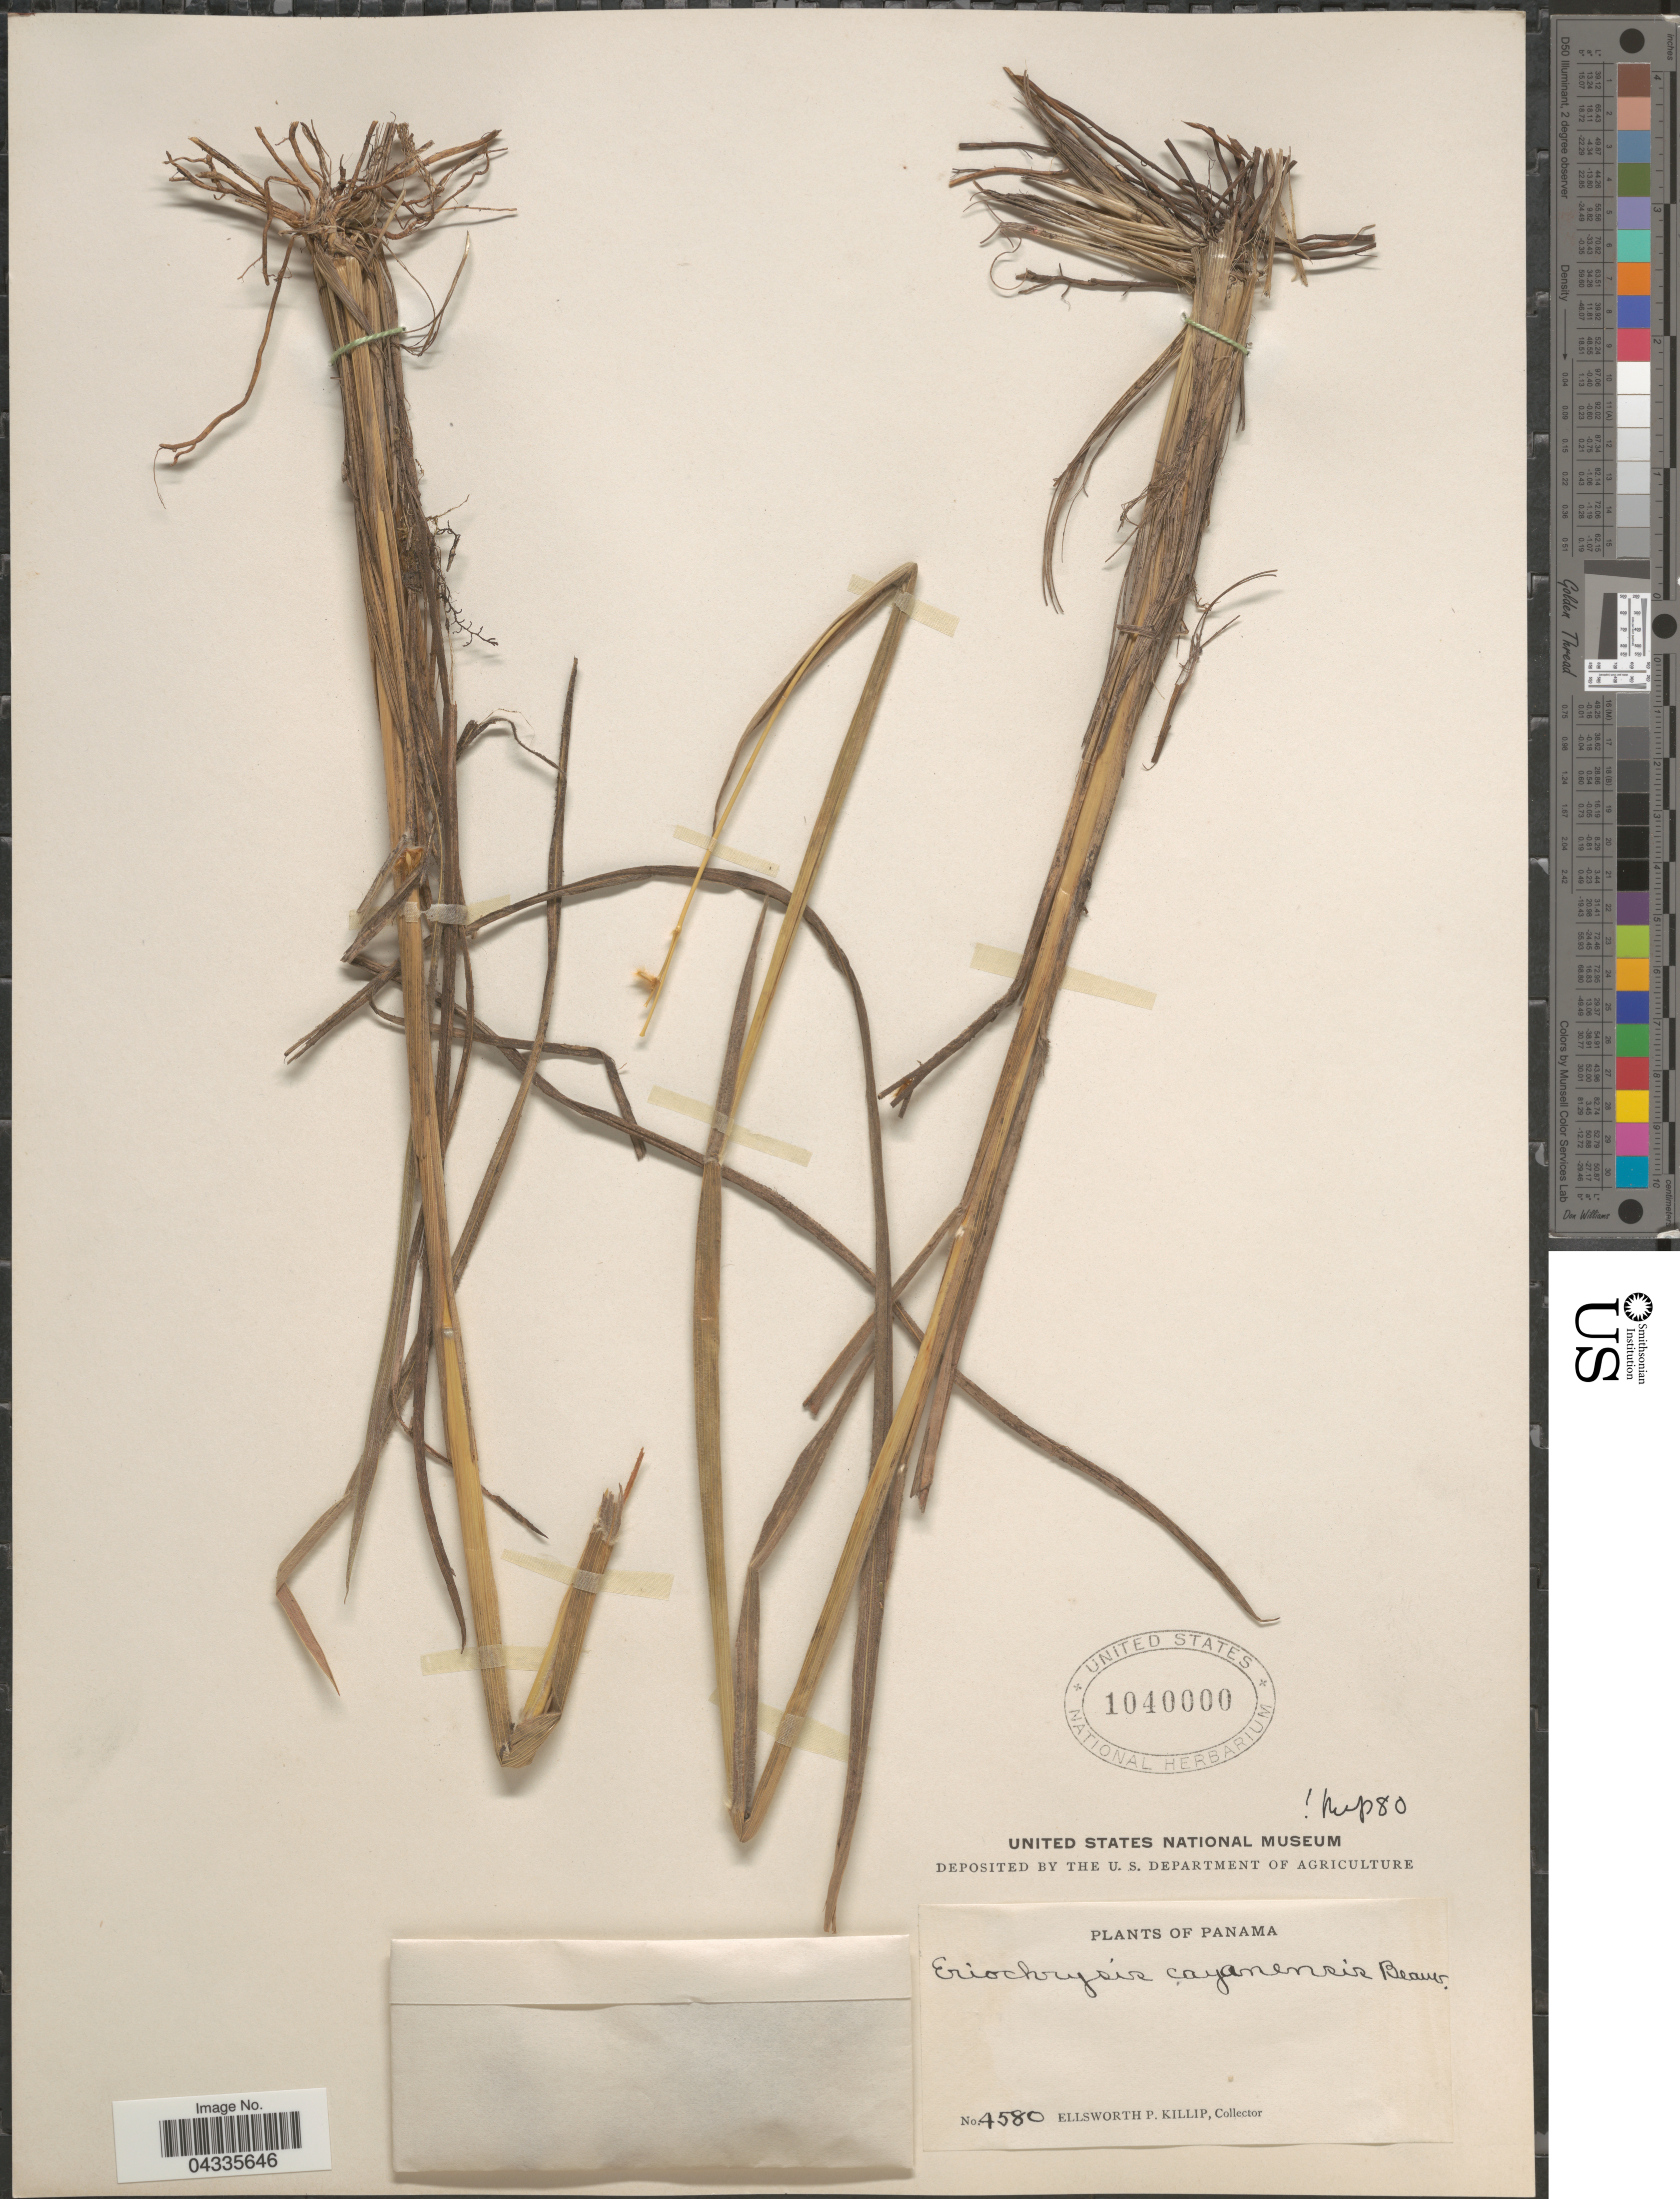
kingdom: Plantae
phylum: Tracheophyta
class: Liliopsida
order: Poales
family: Poaceae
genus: Eriochrysis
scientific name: Eriochrysis cayennensis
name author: P. Beauv.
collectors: E. P. Killip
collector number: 4580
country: Panama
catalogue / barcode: US 1040000